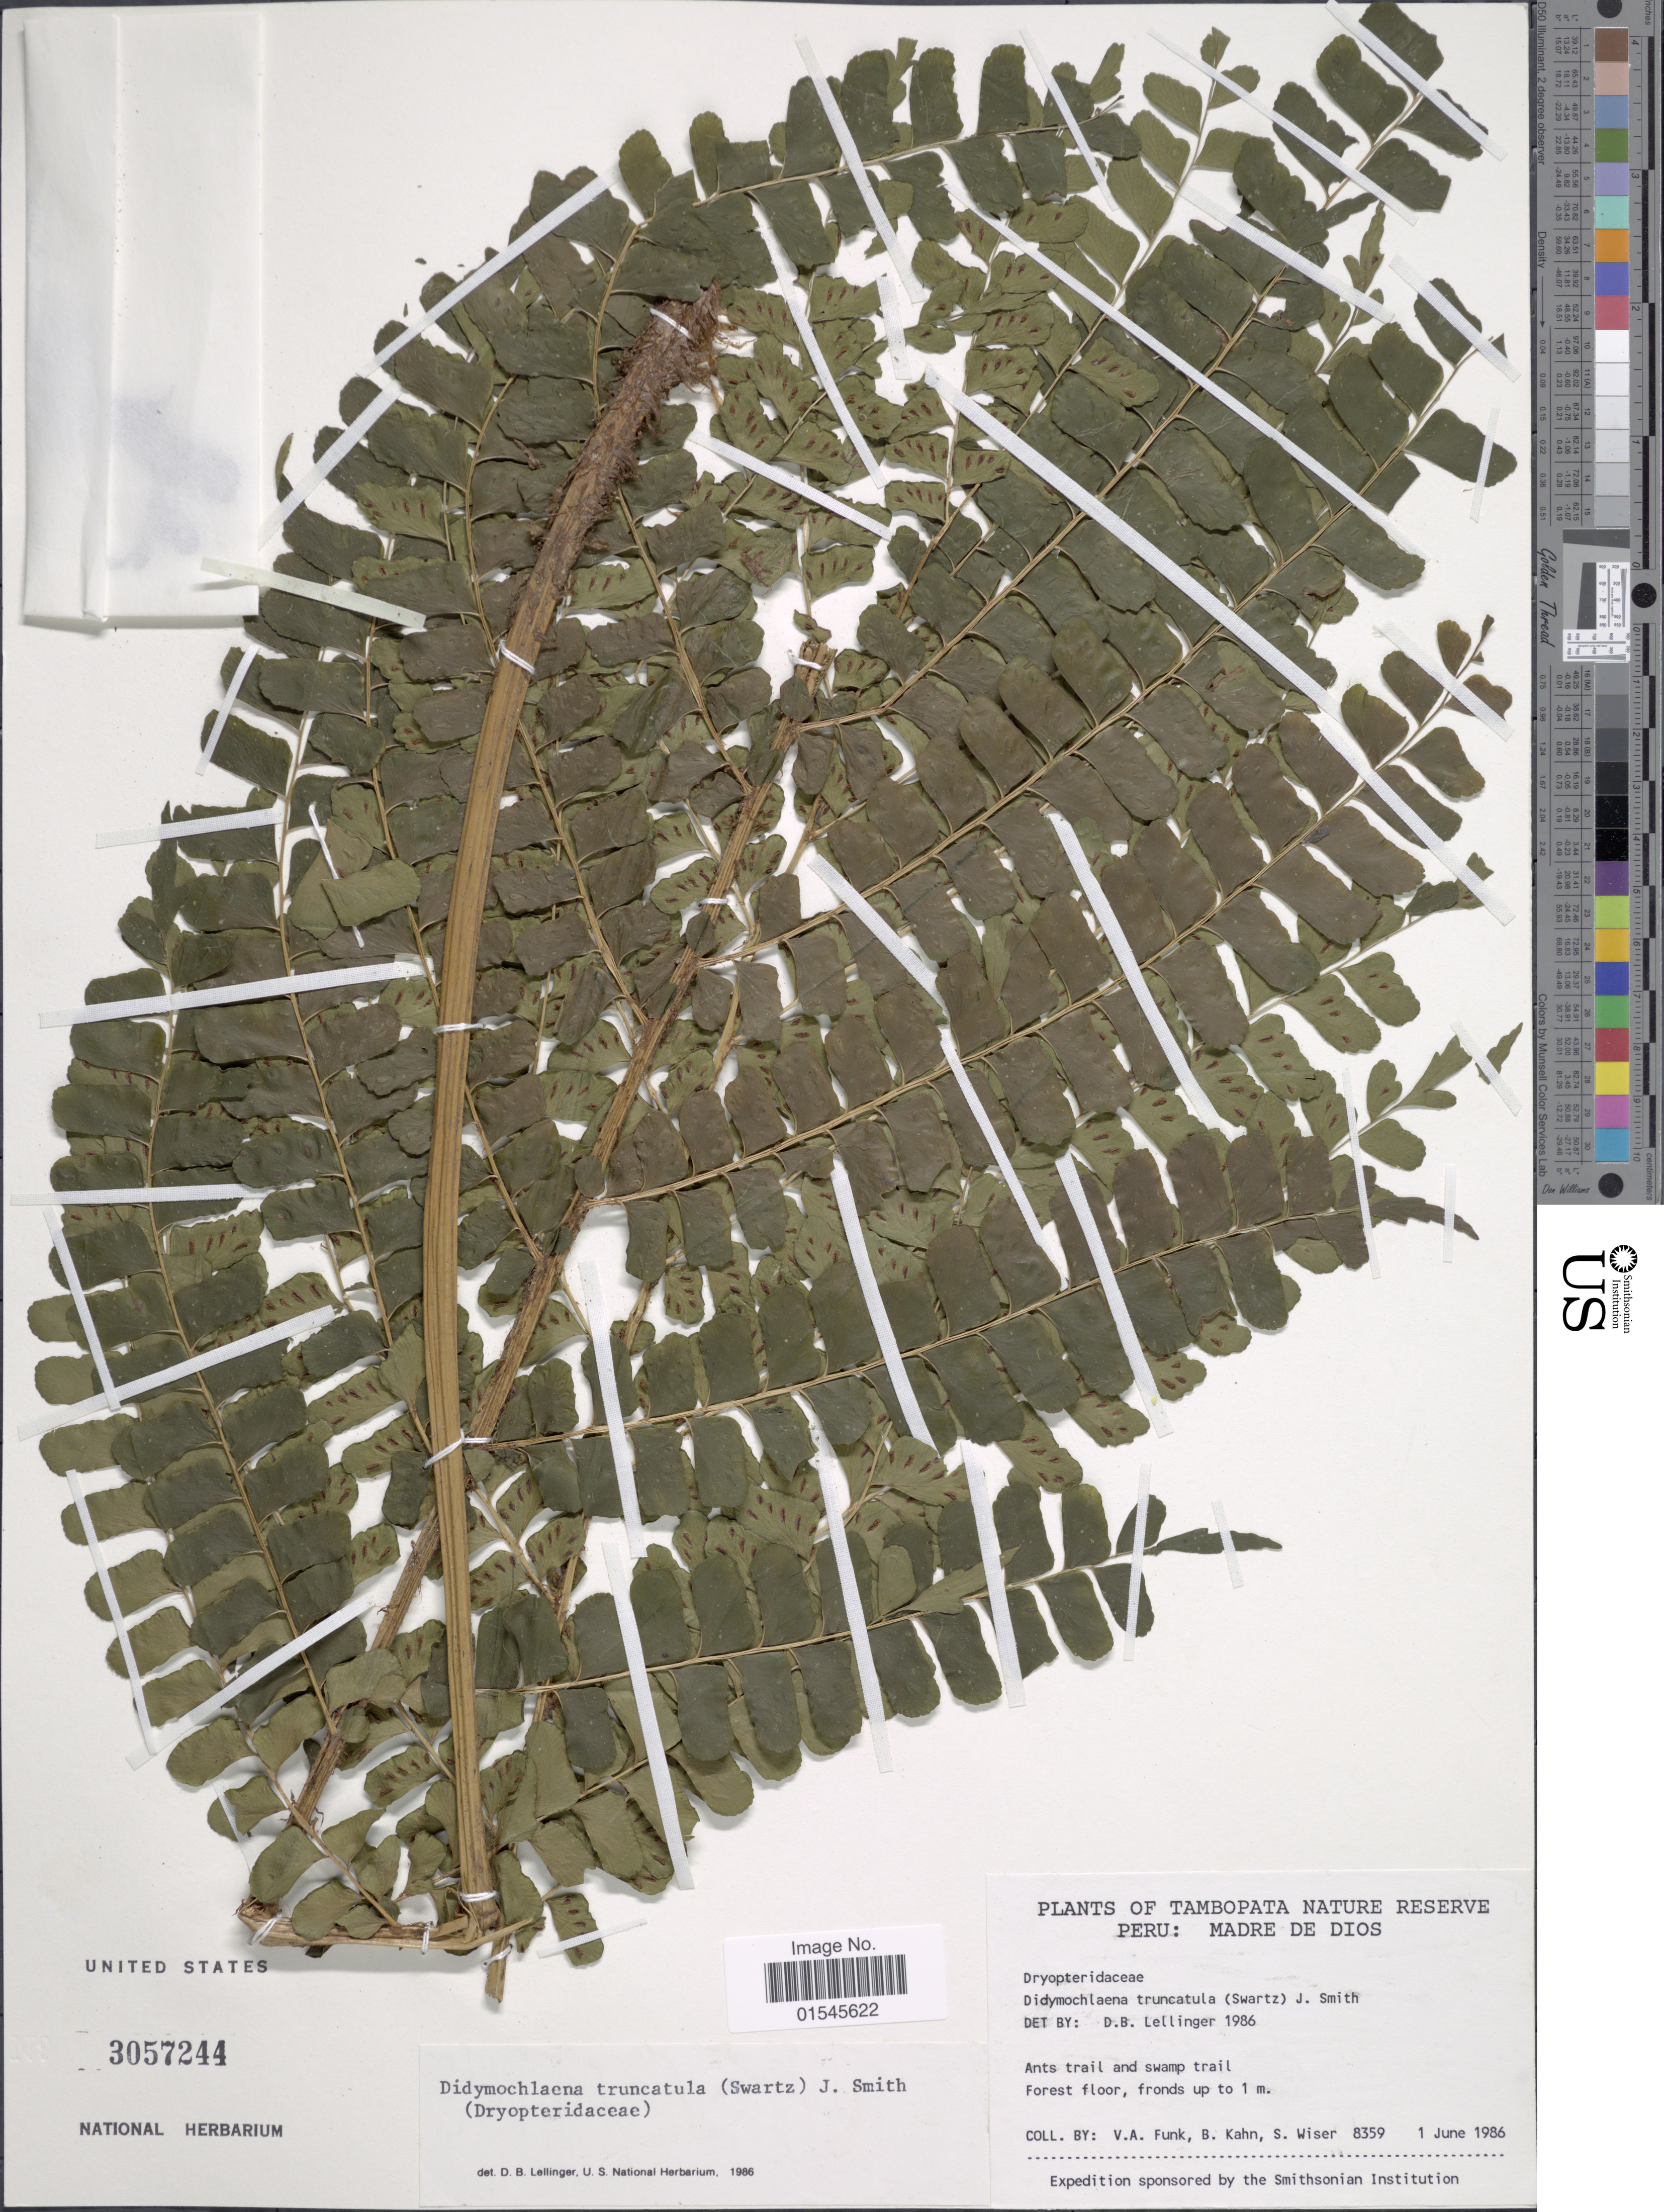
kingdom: Plantae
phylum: Tracheophyta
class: Polypodiopsida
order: Polypodiales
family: Didymochlaenaceae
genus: Didymochlaena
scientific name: Didymochlaena truncatula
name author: (Sw.) J. Sm.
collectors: V. Funk, B. Kahn & S. Wiser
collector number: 8359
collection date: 1986-06-01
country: Peru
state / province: Madre de Dios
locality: Tambopata Nature Reserve, Ants trail and swamp trail Forest floor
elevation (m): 1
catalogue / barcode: US 3057244